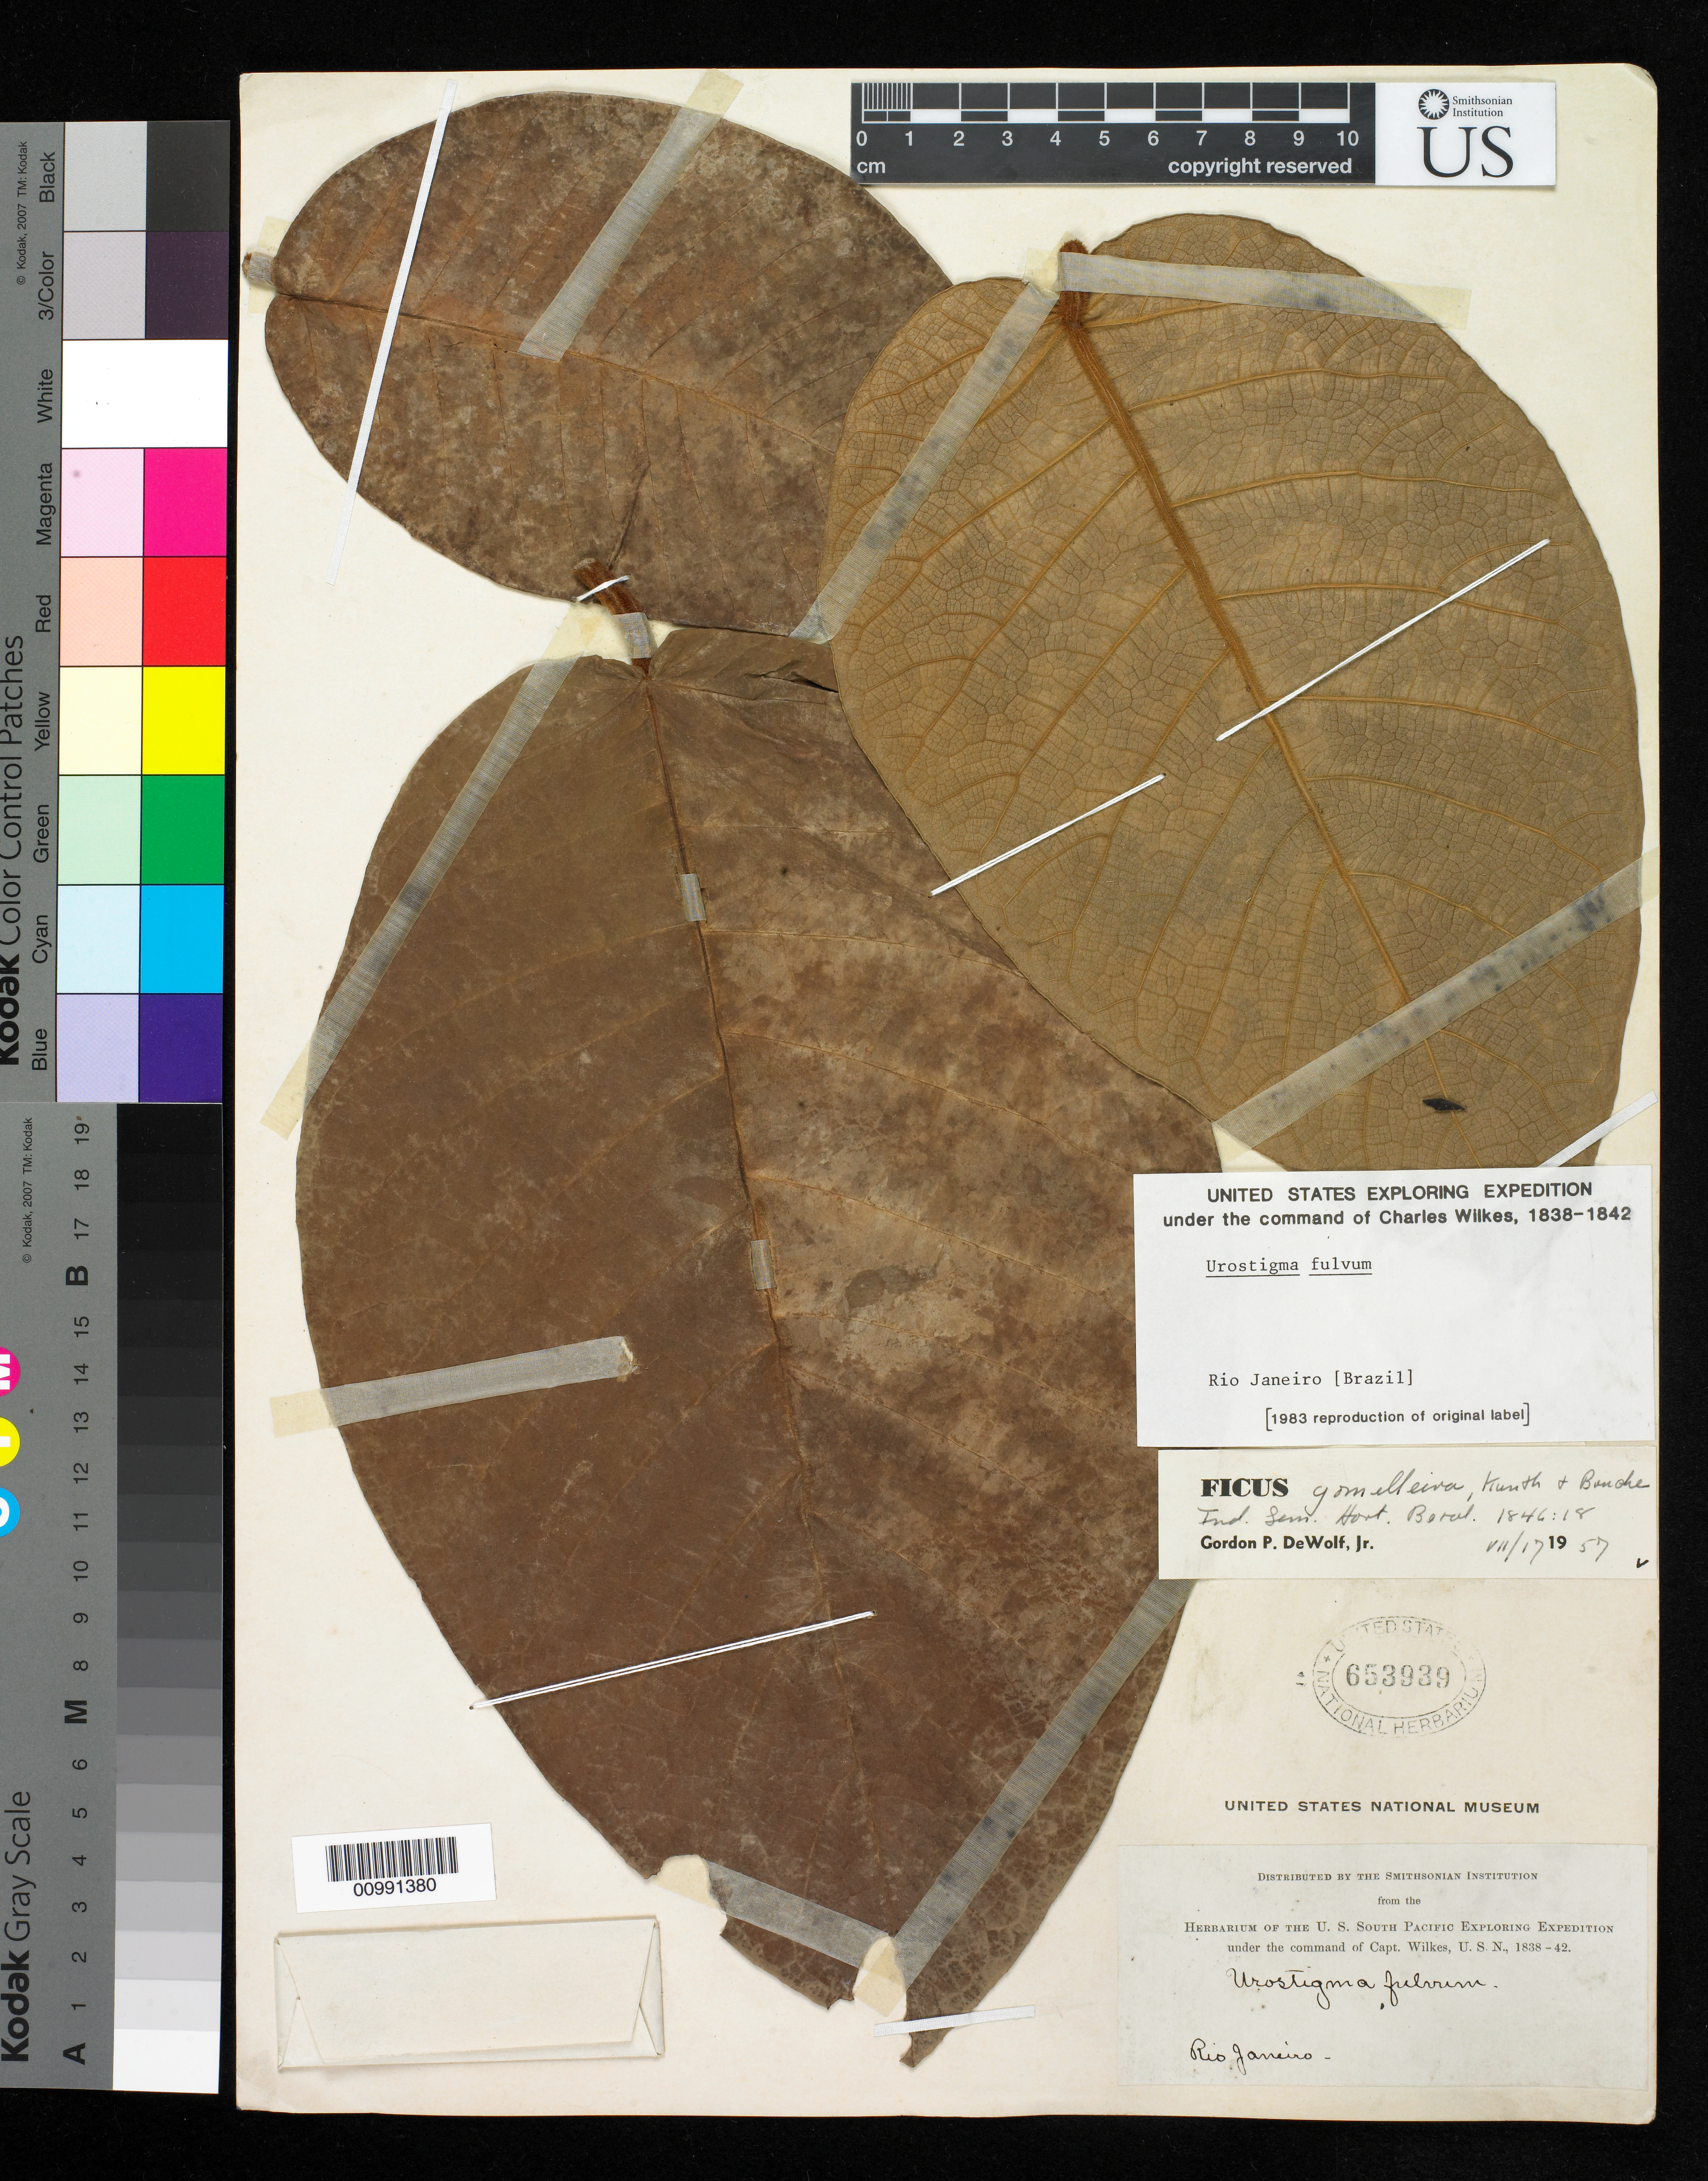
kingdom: Plantae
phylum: Tracheophyta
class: Magnoliopsida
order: Rosales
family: Moraceae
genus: Ficus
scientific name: Ficus gomelleira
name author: Kunth & C.D. Bouché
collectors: Wilkes Explor. Exped.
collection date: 1838/1842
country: Brazil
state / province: Rio de Janeiro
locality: Rio Janeiro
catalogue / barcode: US 653939